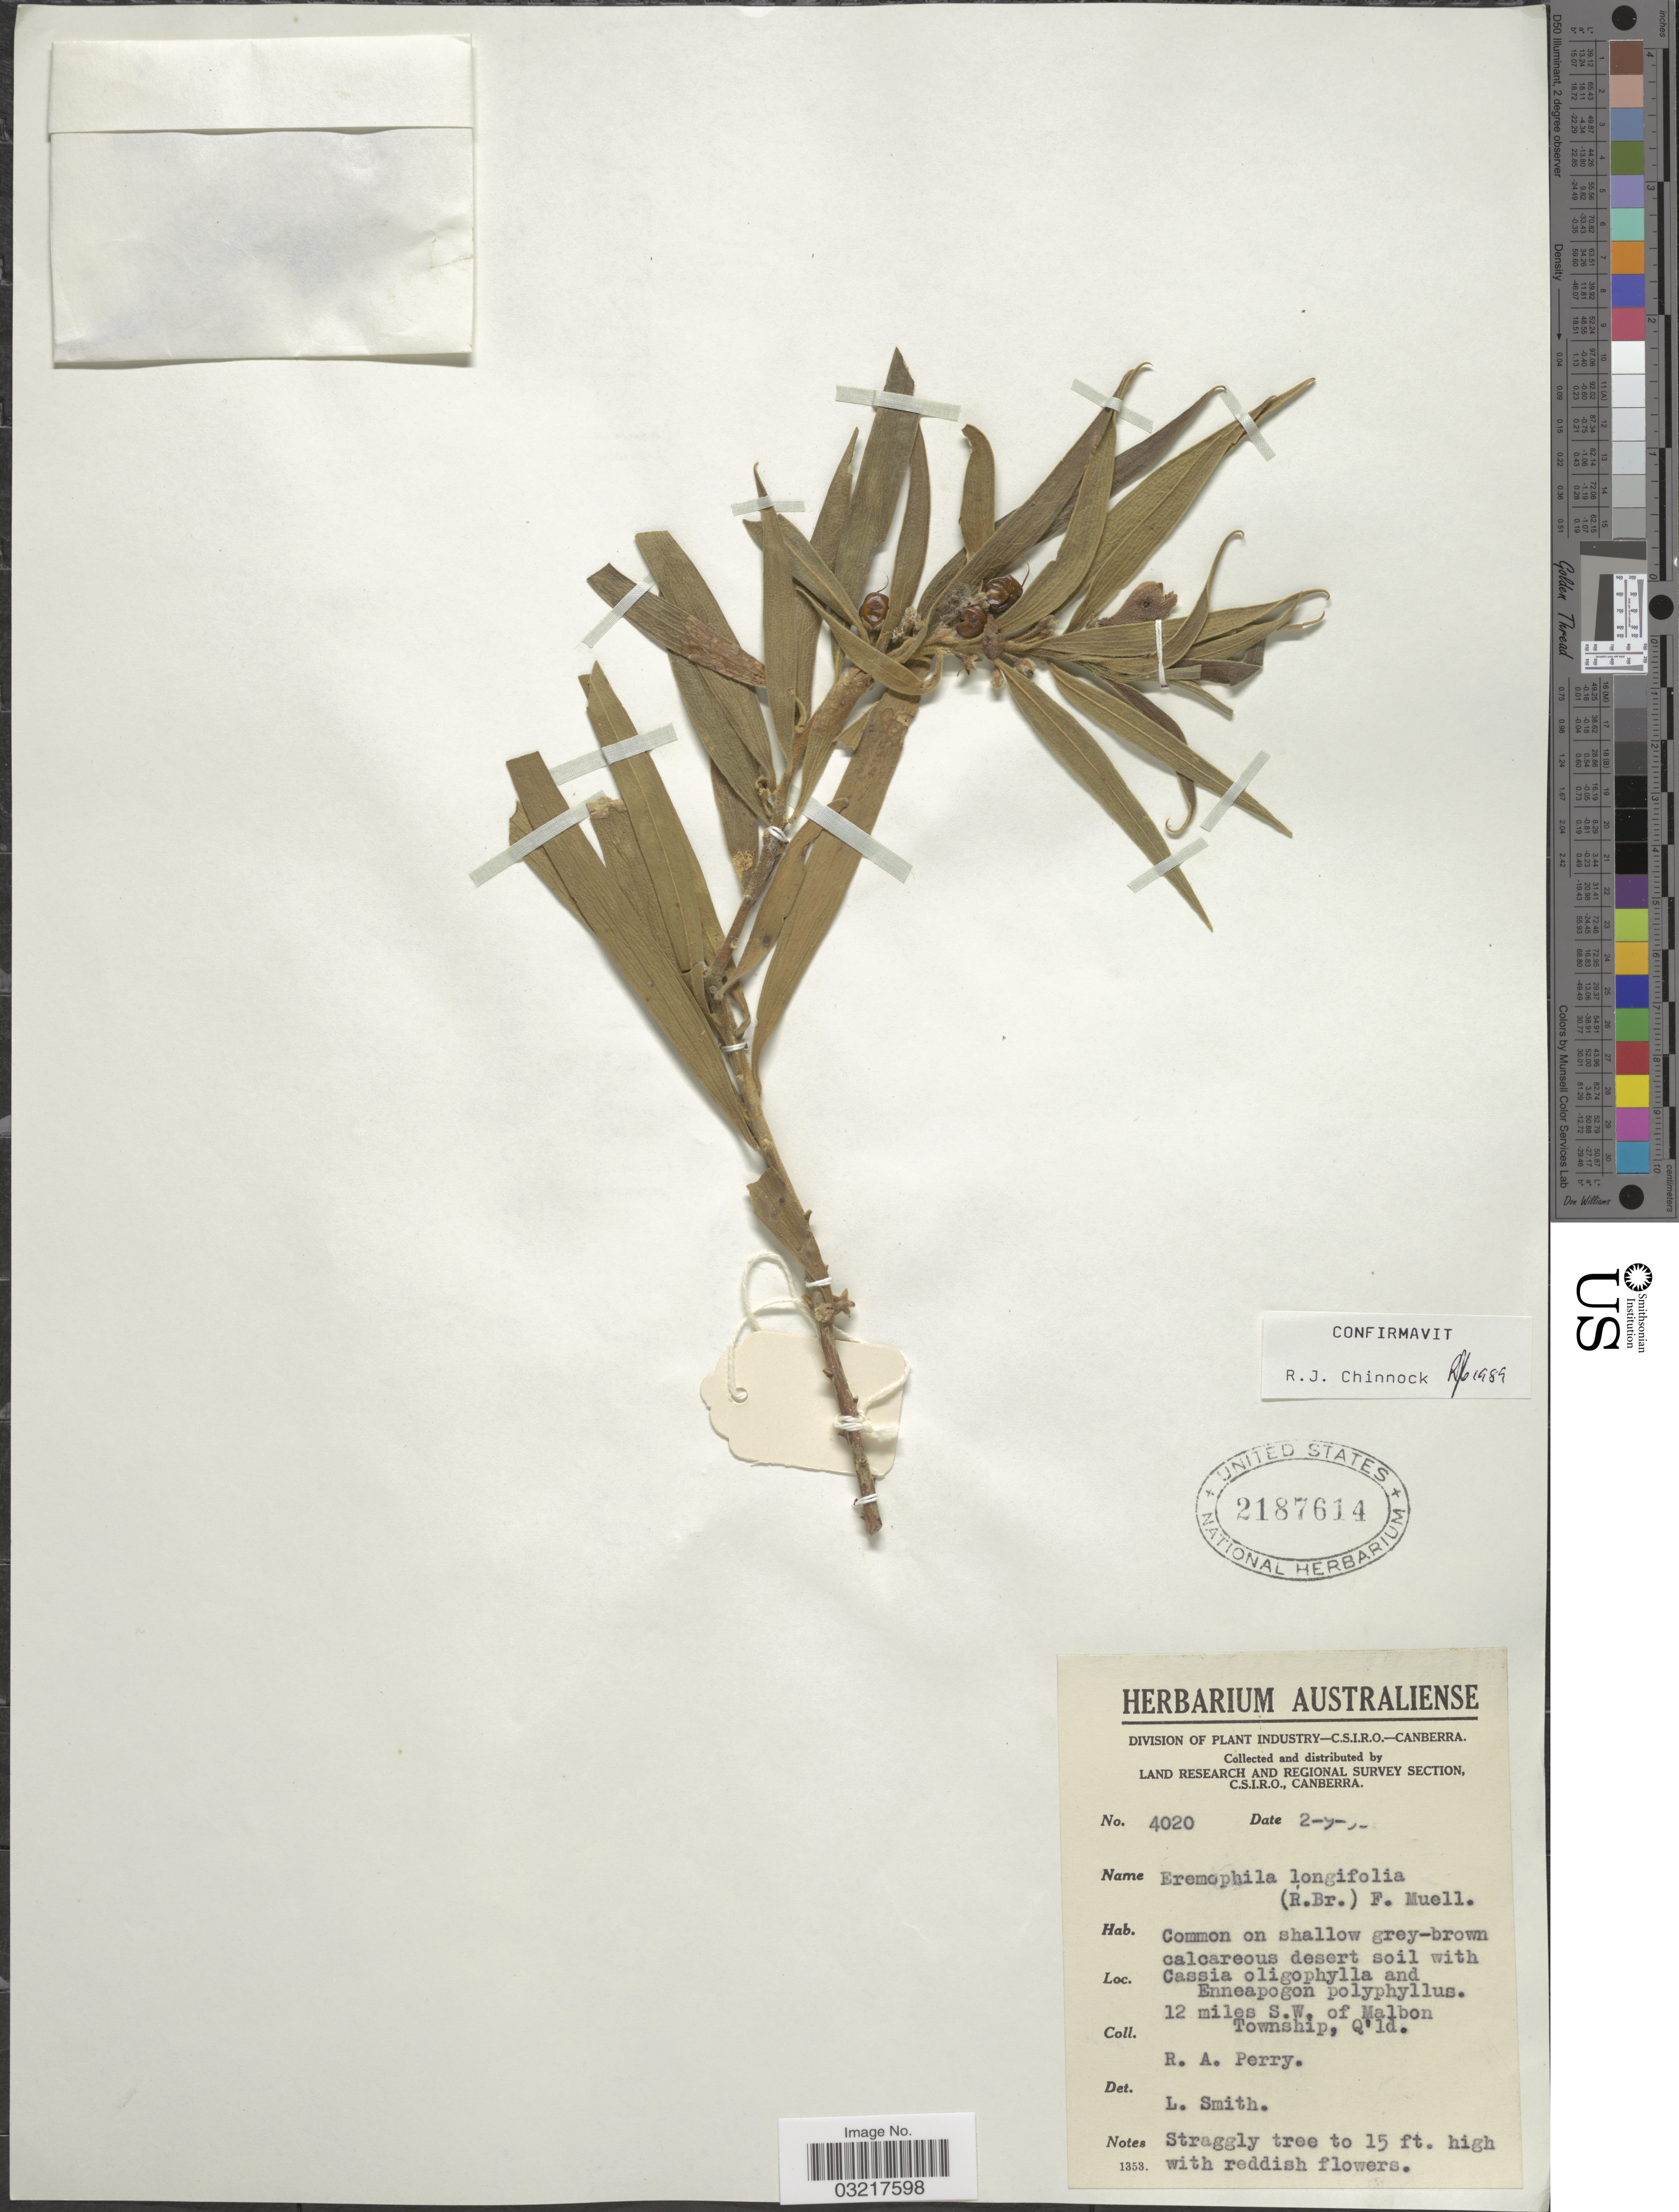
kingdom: Plantae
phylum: Tracheophyta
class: Magnoliopsida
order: Lamiales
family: Scrophulariaceae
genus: Eremophila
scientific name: Eremophila longifolia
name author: (R. Br.) F. Muell.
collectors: Perry, R. A.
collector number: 4020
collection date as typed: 2-9-!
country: Australia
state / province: Queensland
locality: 12 miles S.W. of Malbon Township, Q' ld.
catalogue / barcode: US 2187614